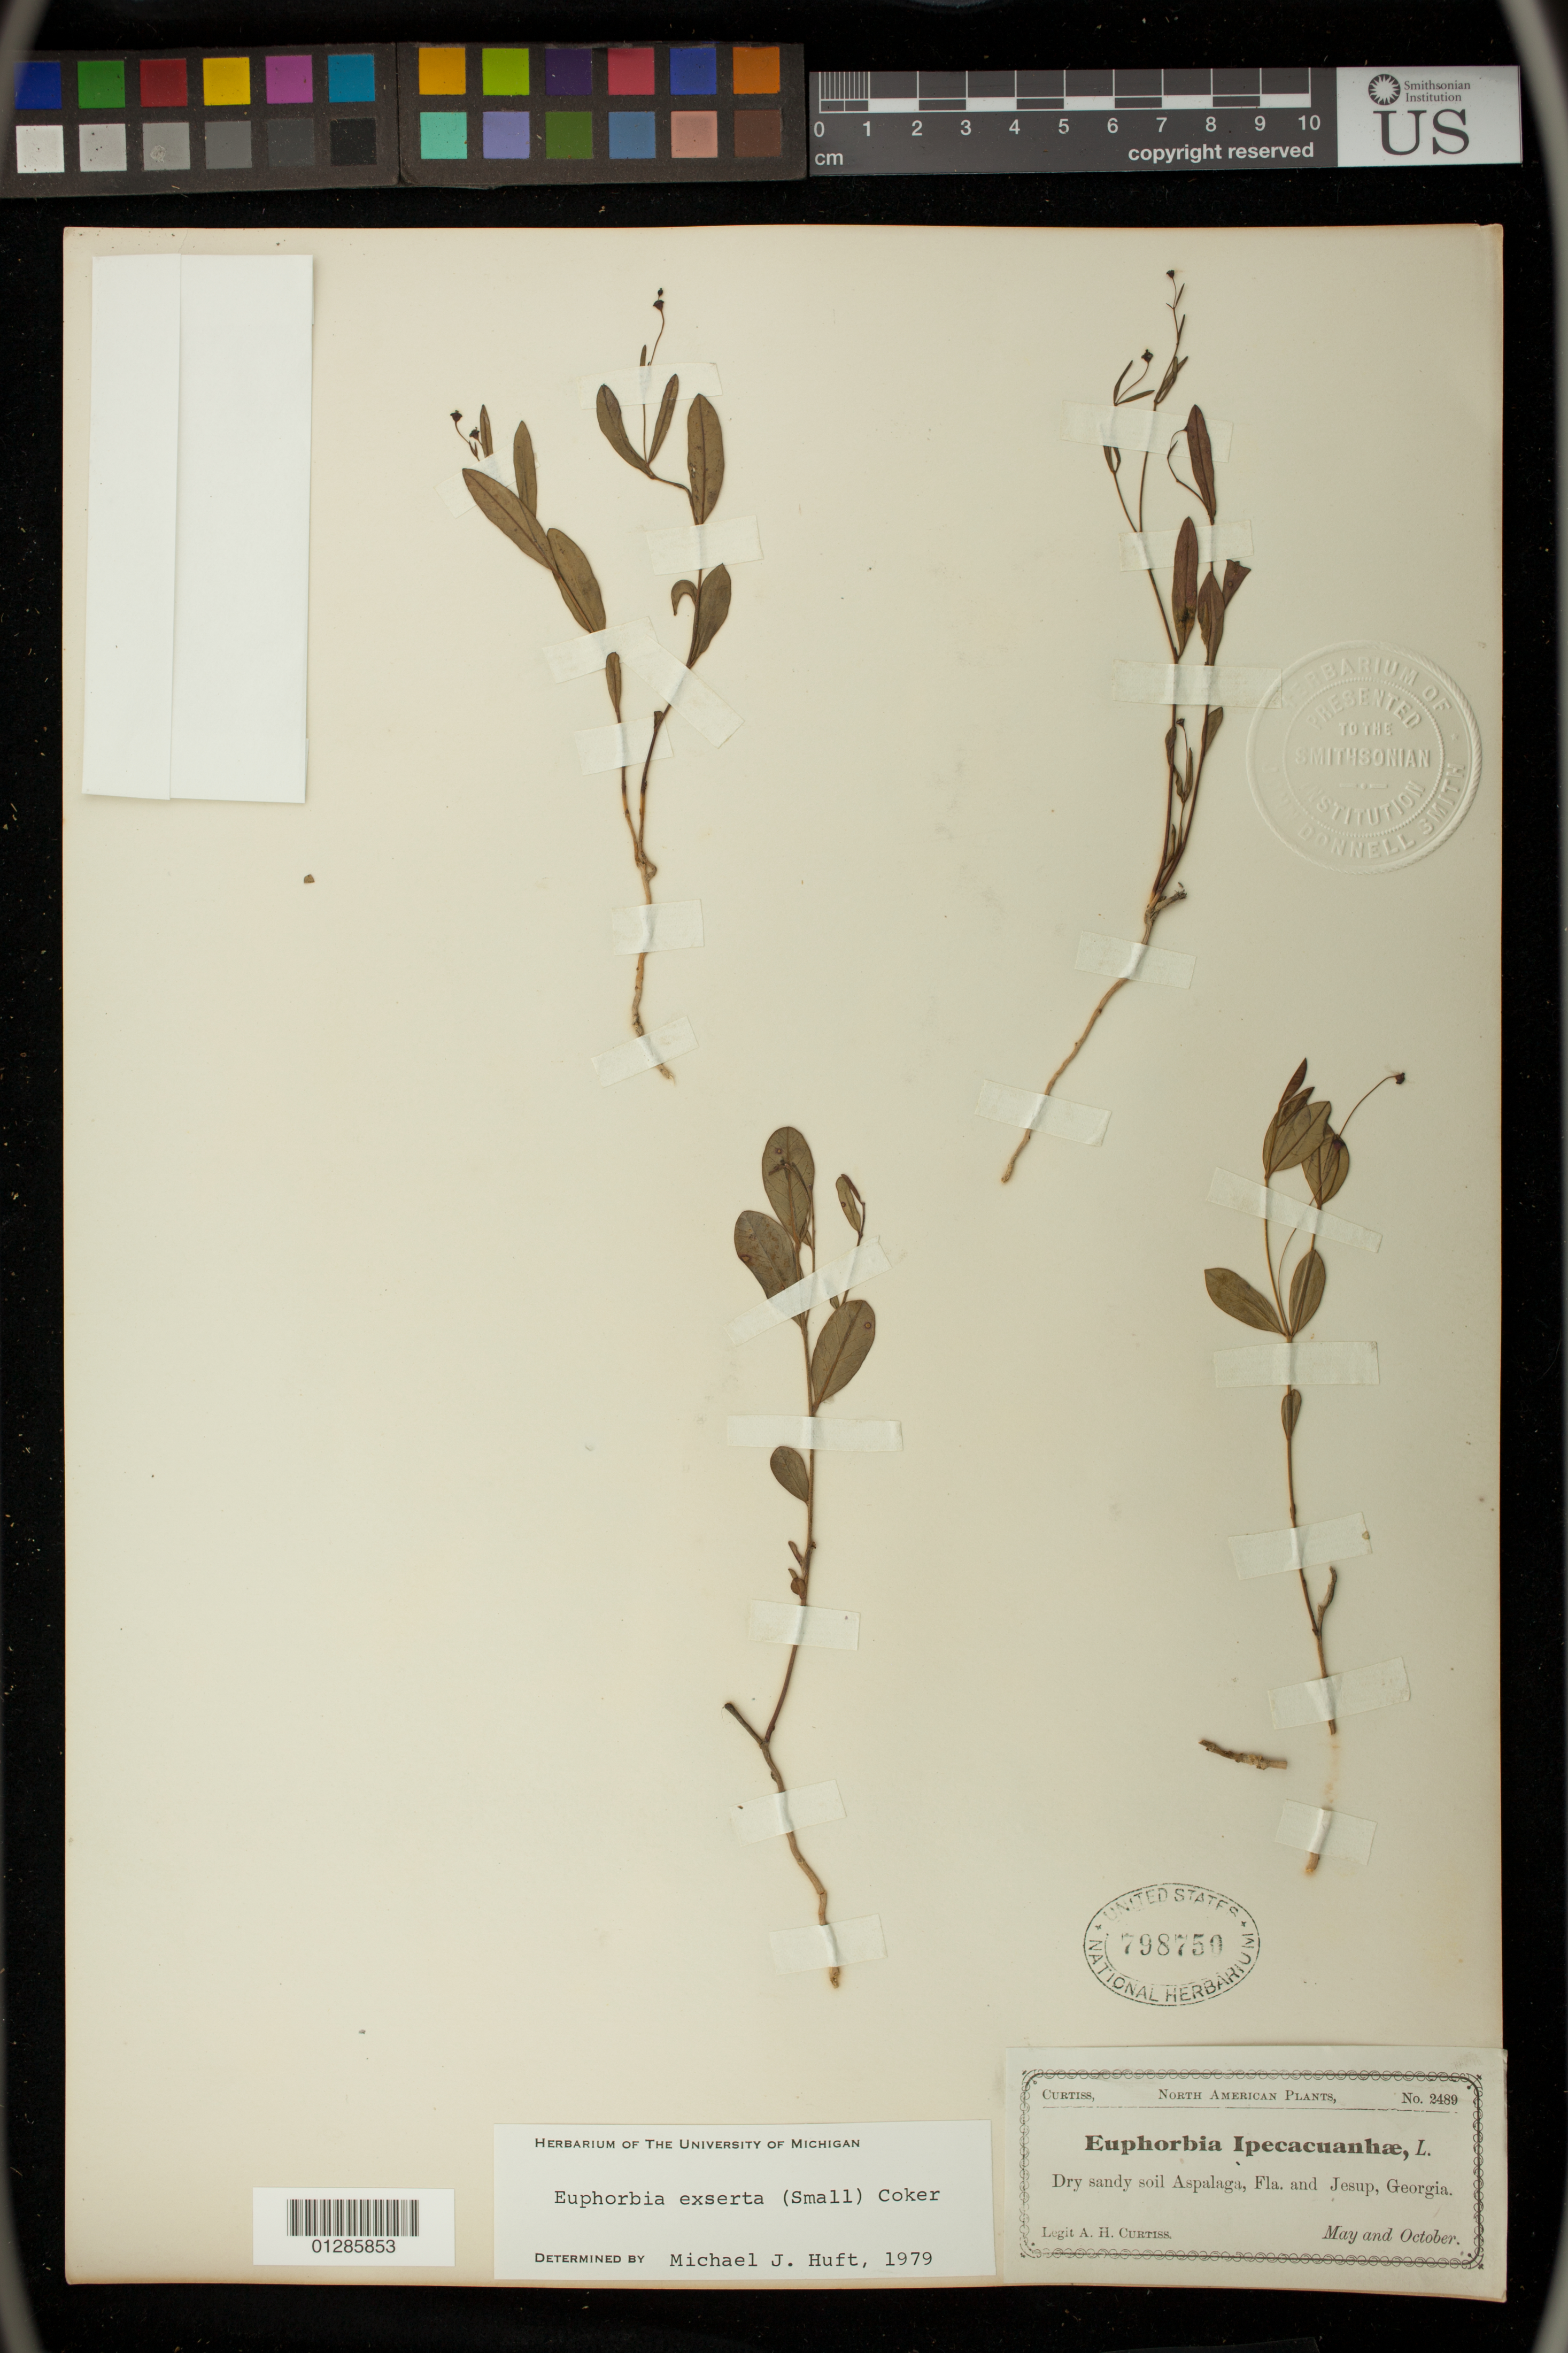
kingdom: Plantae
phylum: Tracheophyta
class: Magnoliopsida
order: Malpighiales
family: Euphorbiaceae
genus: Euphorbia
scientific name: Euphorbia exserta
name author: (Small) Coker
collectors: A. H. Curtiss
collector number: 2489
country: United States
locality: Aspalaga, Fla. and Jesup, Georgia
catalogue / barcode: US 798750